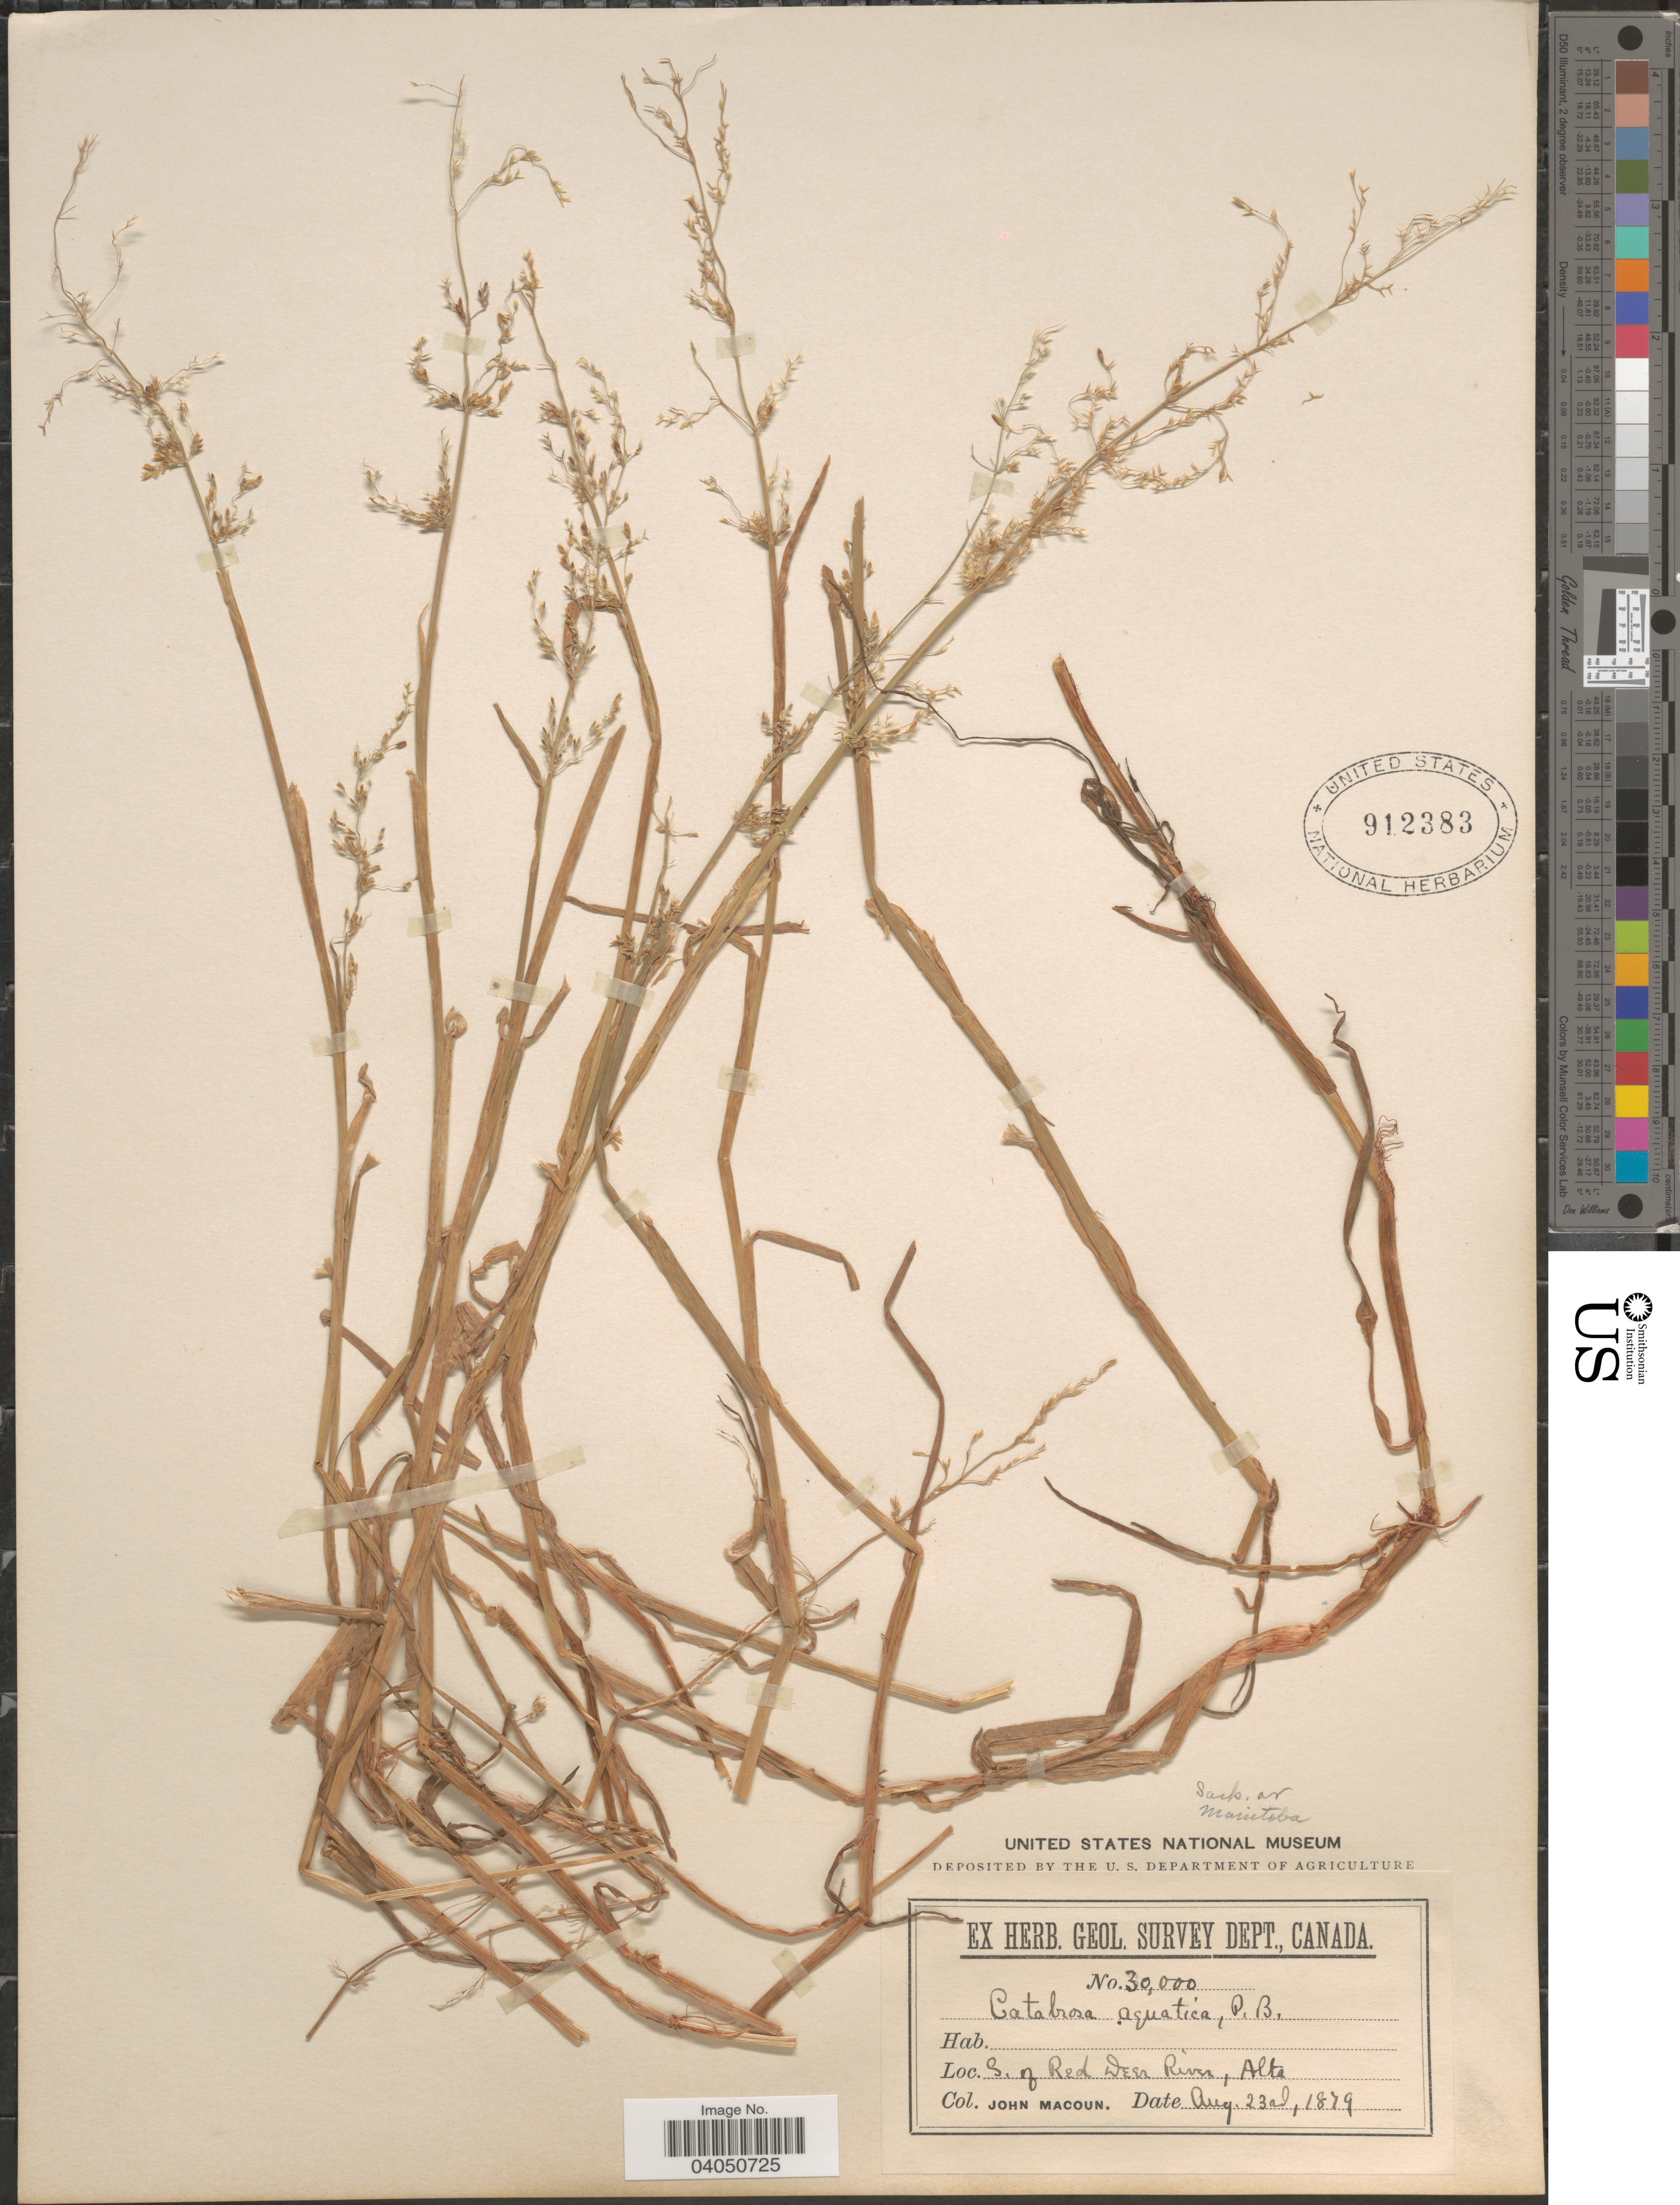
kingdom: Plantae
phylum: Tracheophyta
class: Liliopsida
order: Poales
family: Poaceae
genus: Catabrosa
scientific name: Catabrosa aquatica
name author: (L.) P. Beauv.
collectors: J. Macoun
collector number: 30000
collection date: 1879-08-23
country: Canada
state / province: Alberta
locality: S. of Red Deer River, Alta. Sask. or Manitoba.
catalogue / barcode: US 912383